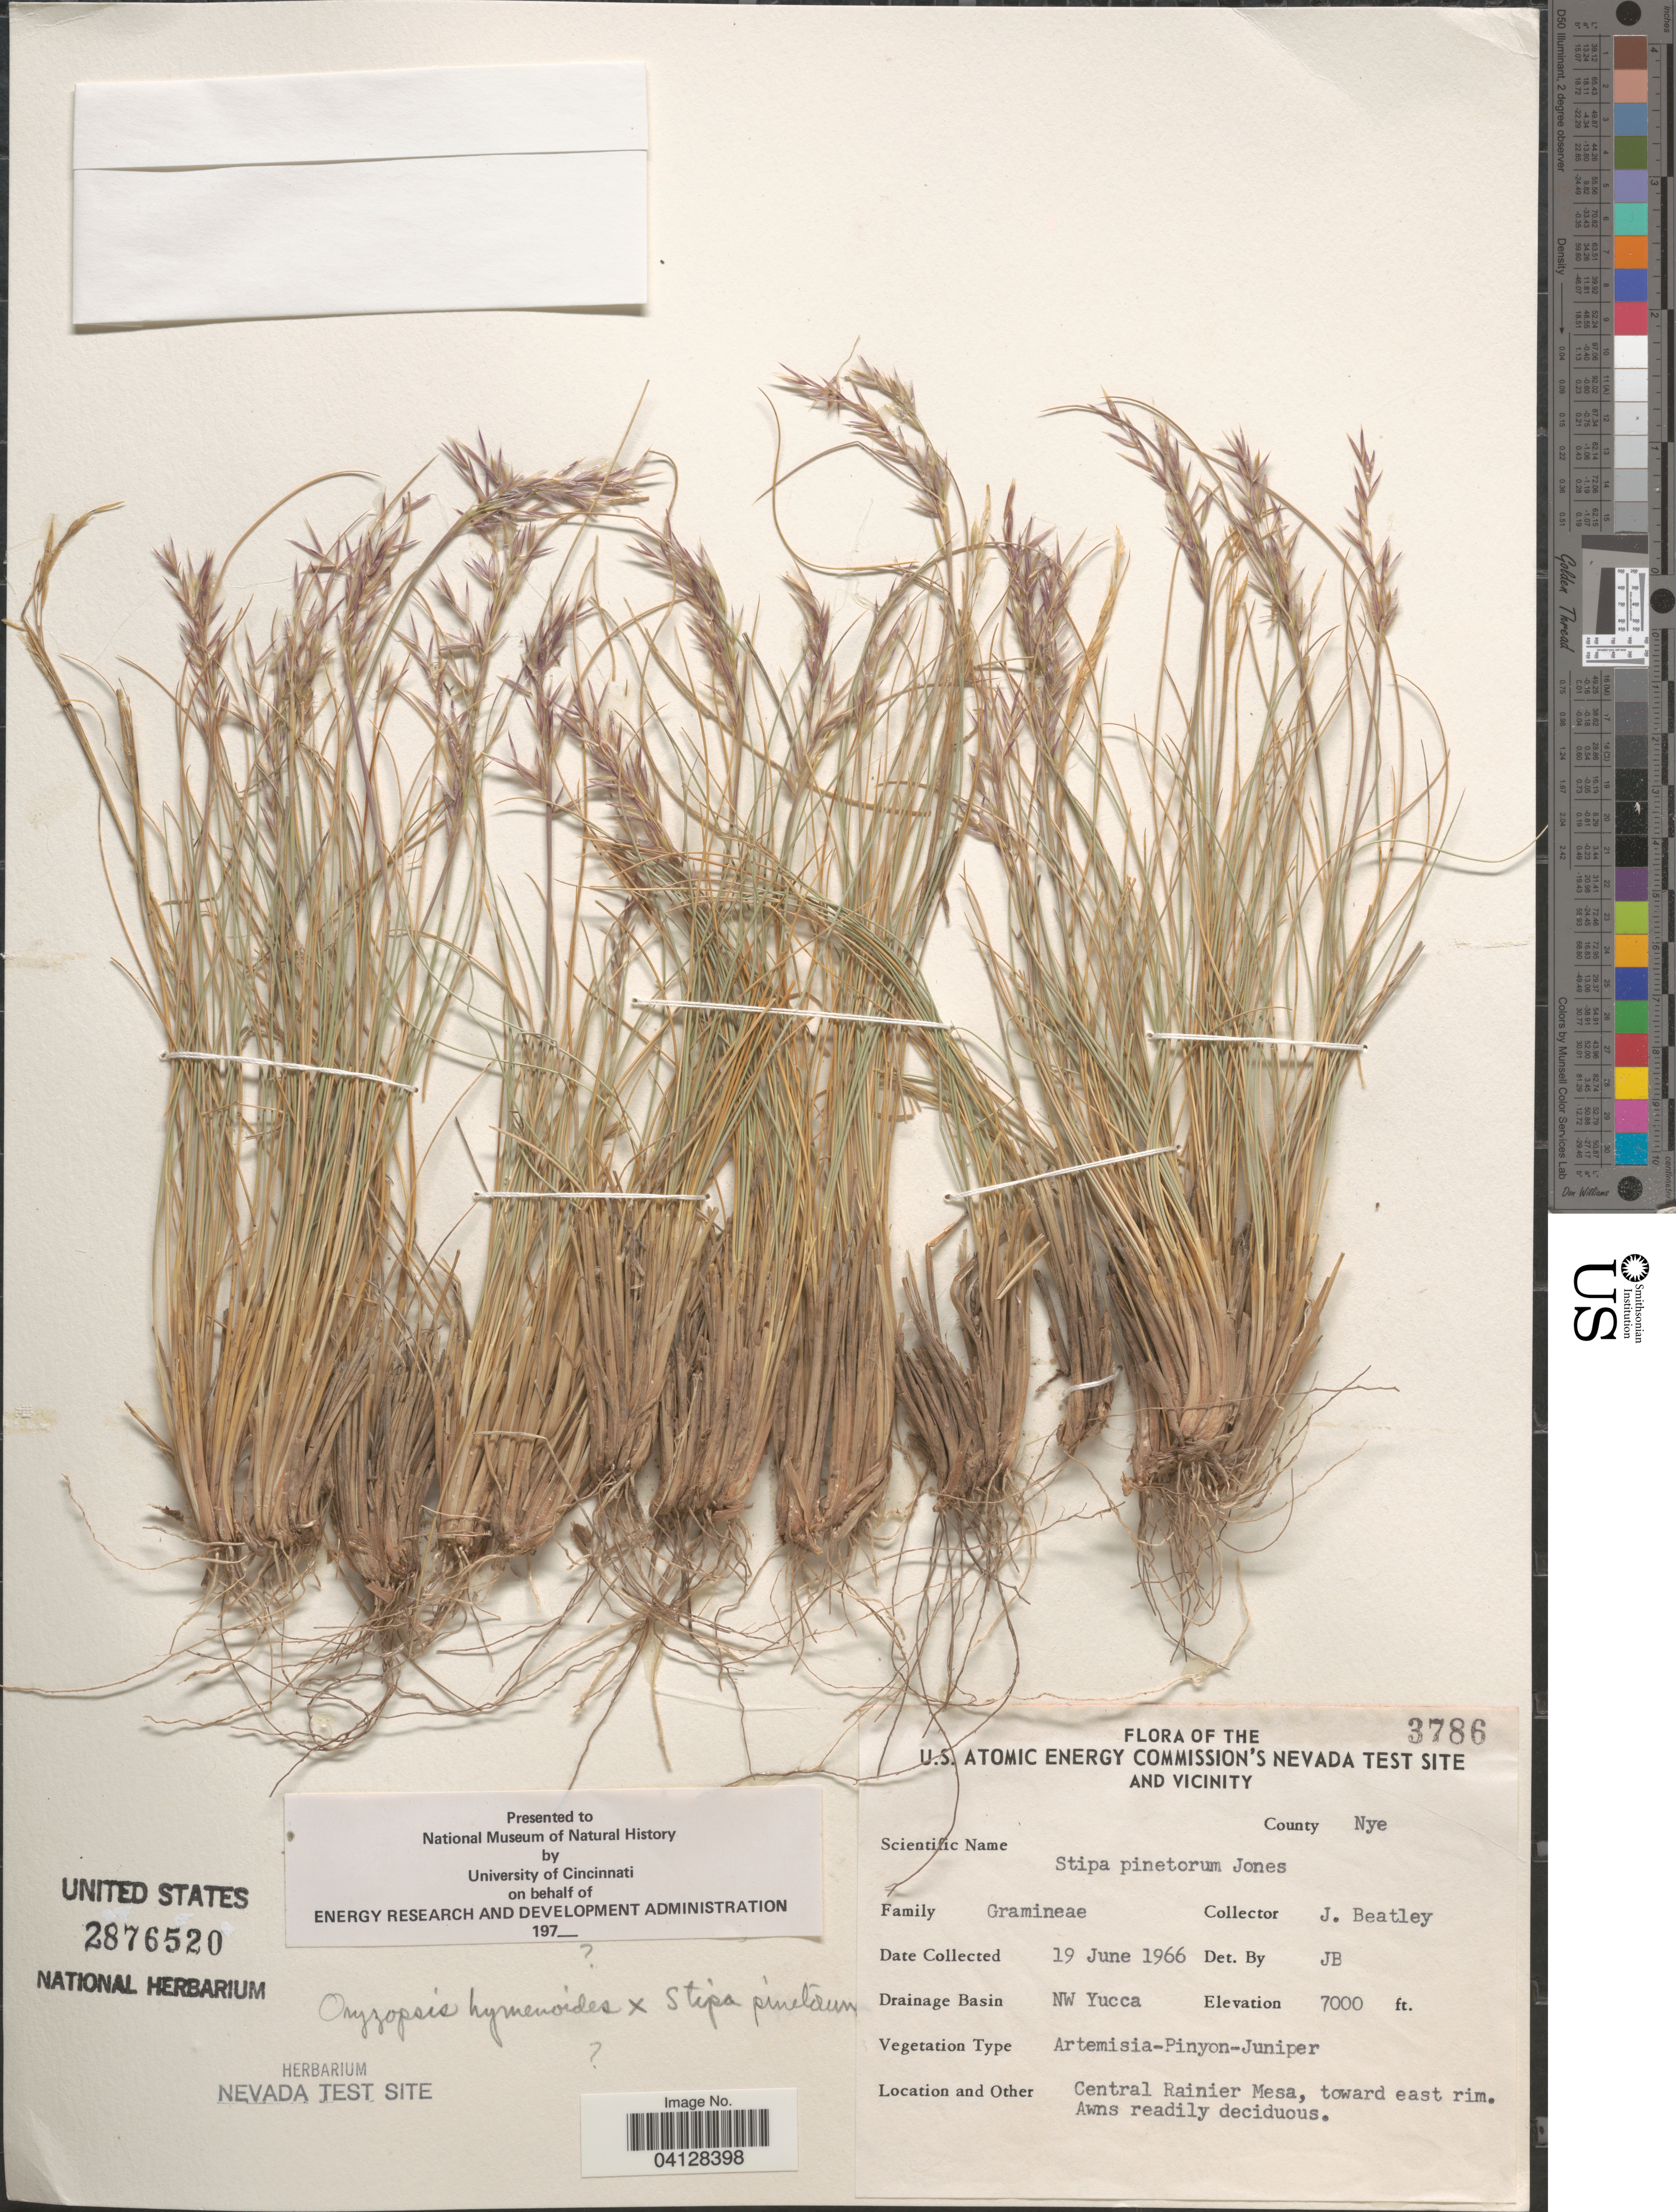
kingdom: Plantae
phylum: Tracheophyta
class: Liliopsida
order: Poales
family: Poaceae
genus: Oryzopsis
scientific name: Oryzopsis hymenoides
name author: (Roem. & Schult.) Ricker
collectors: J. C. Beatley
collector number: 3786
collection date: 1966-06-19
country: United States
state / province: Nevada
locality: The U.S. Atomic Energy Commission's Nevada Test Site and vicinity. County Nye. Drainage Basin NW Yucca. Central Rainier Mesa, toward east rim.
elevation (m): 2134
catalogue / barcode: US 2876520